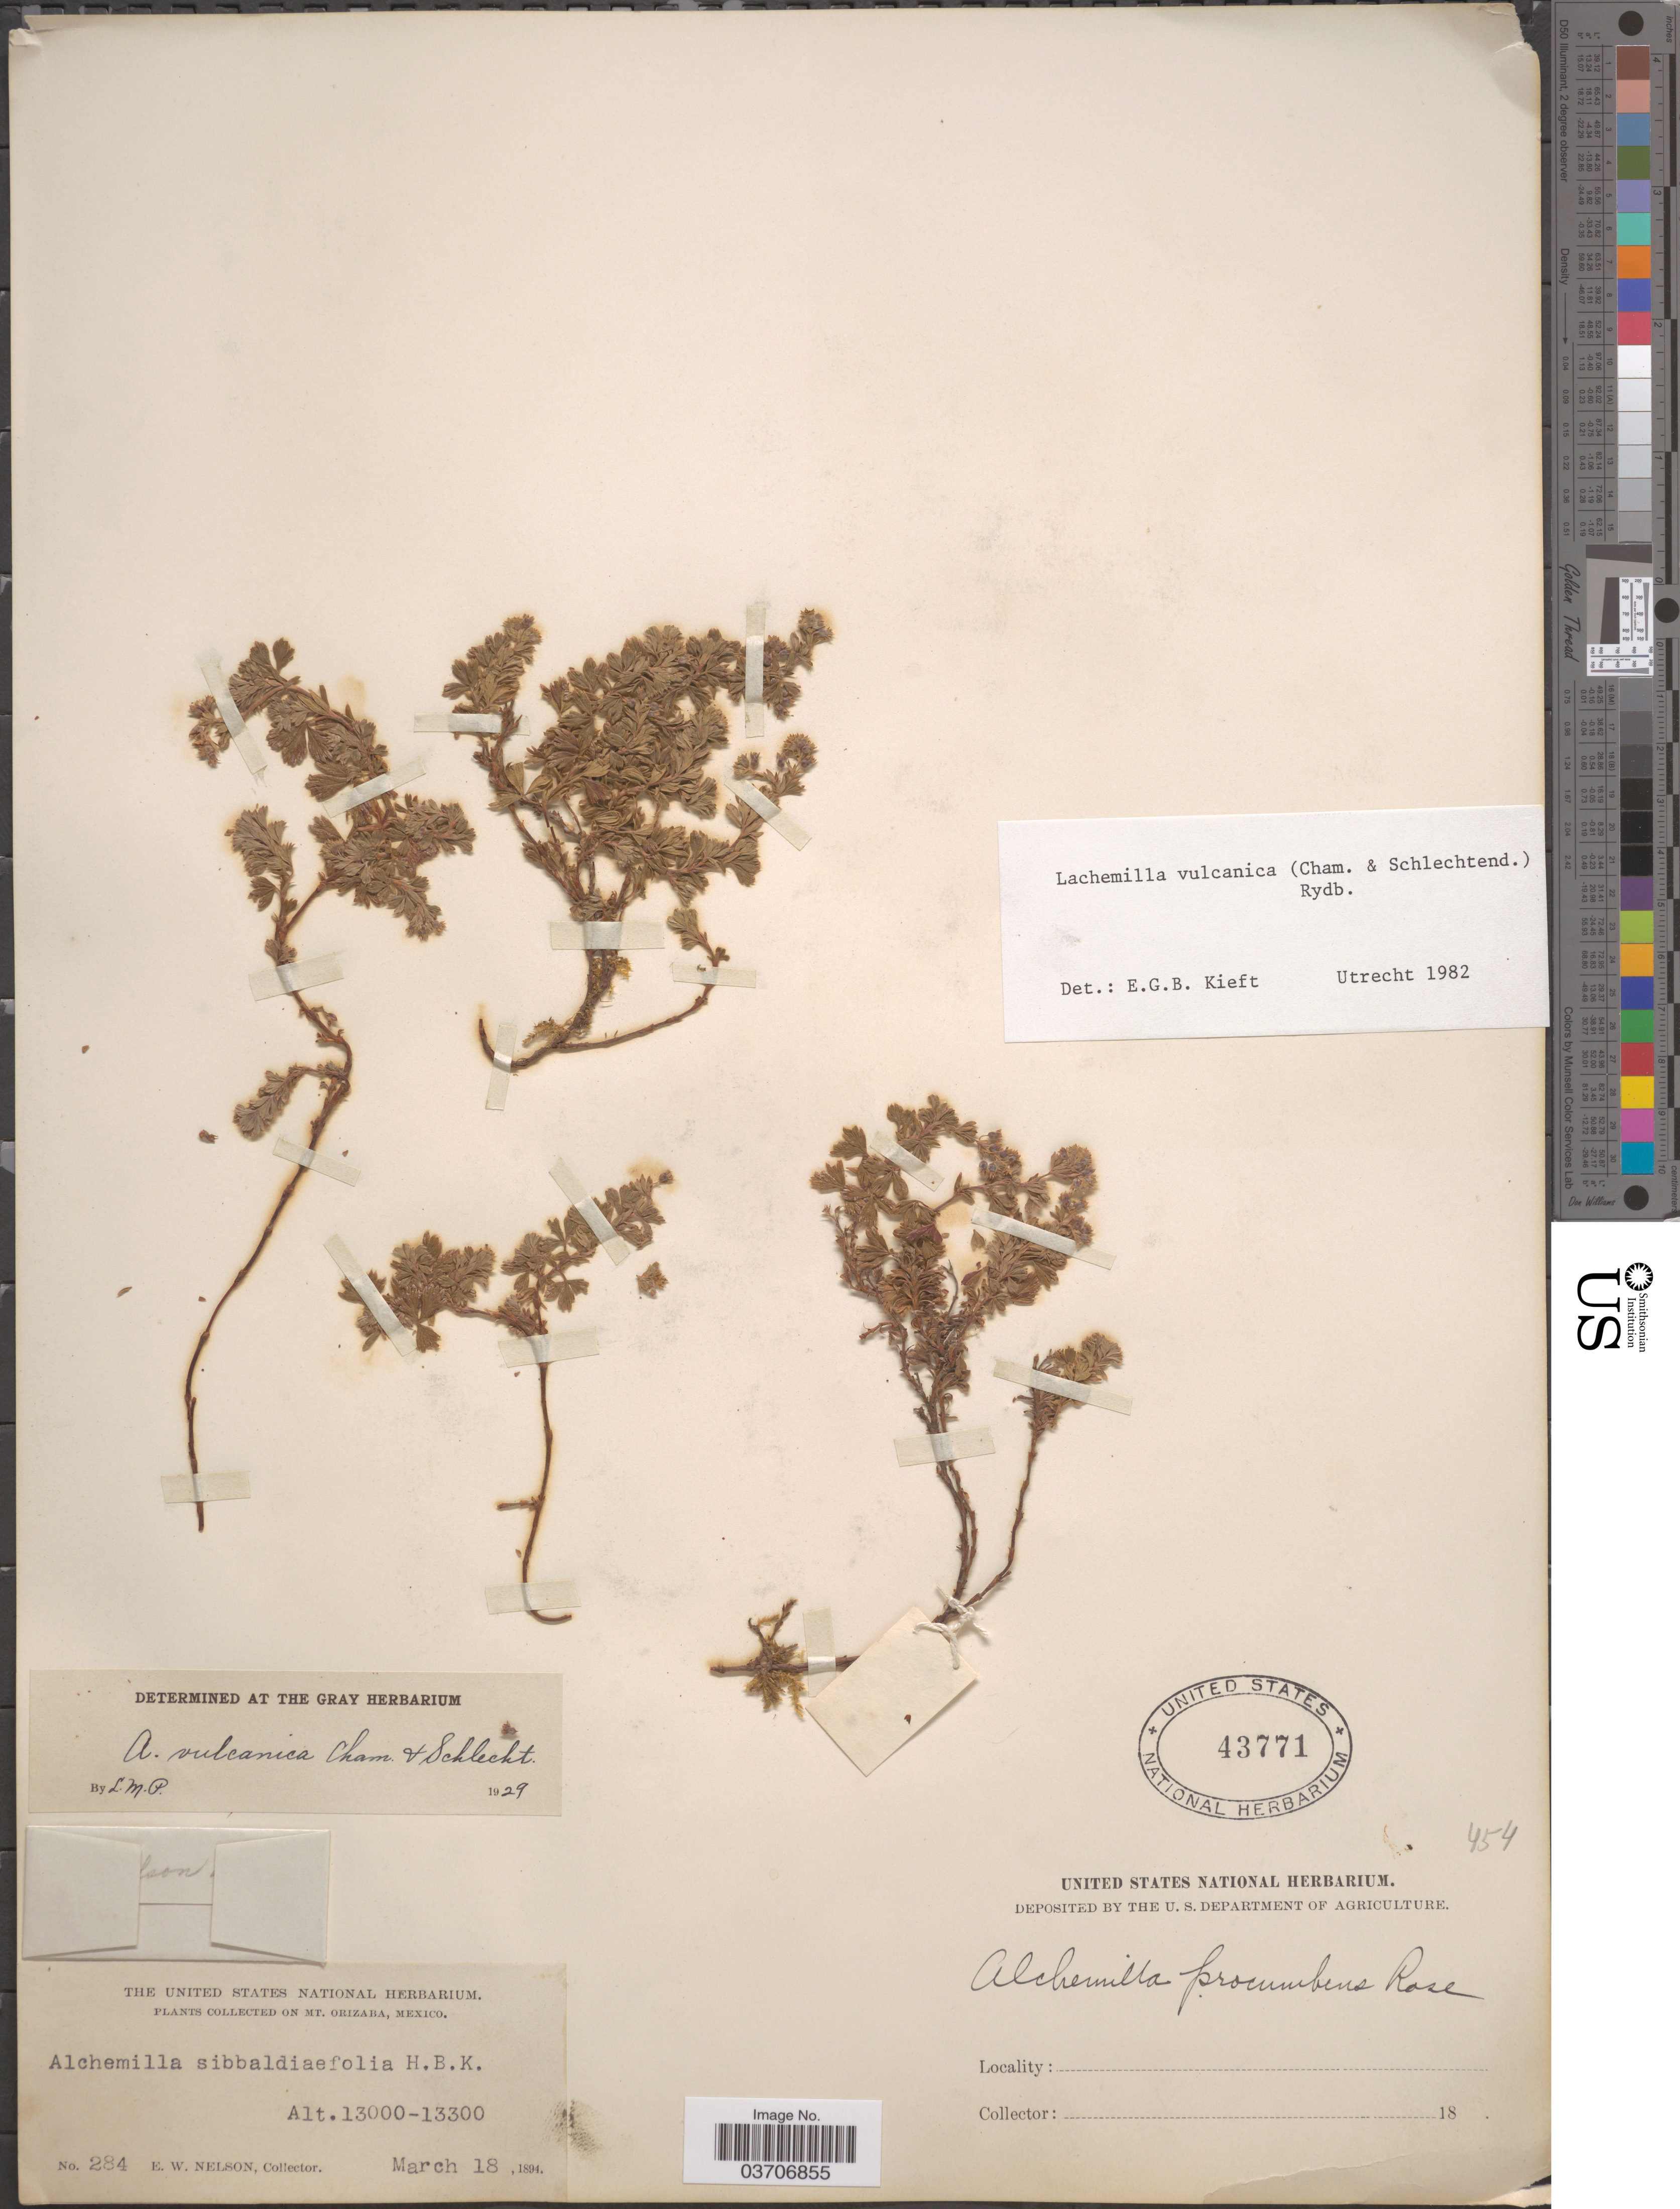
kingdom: Plantae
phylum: Tracheophyta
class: Magnoliopsida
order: Rosales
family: Rosaceae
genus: Lachemilla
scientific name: Lachemilla vulcanica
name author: (Cham. & Schltdl.) Rydb.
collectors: E. W. Nelson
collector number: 284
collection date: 1894-03-18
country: Mexico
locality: Mt. Orizaba.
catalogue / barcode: US 43771